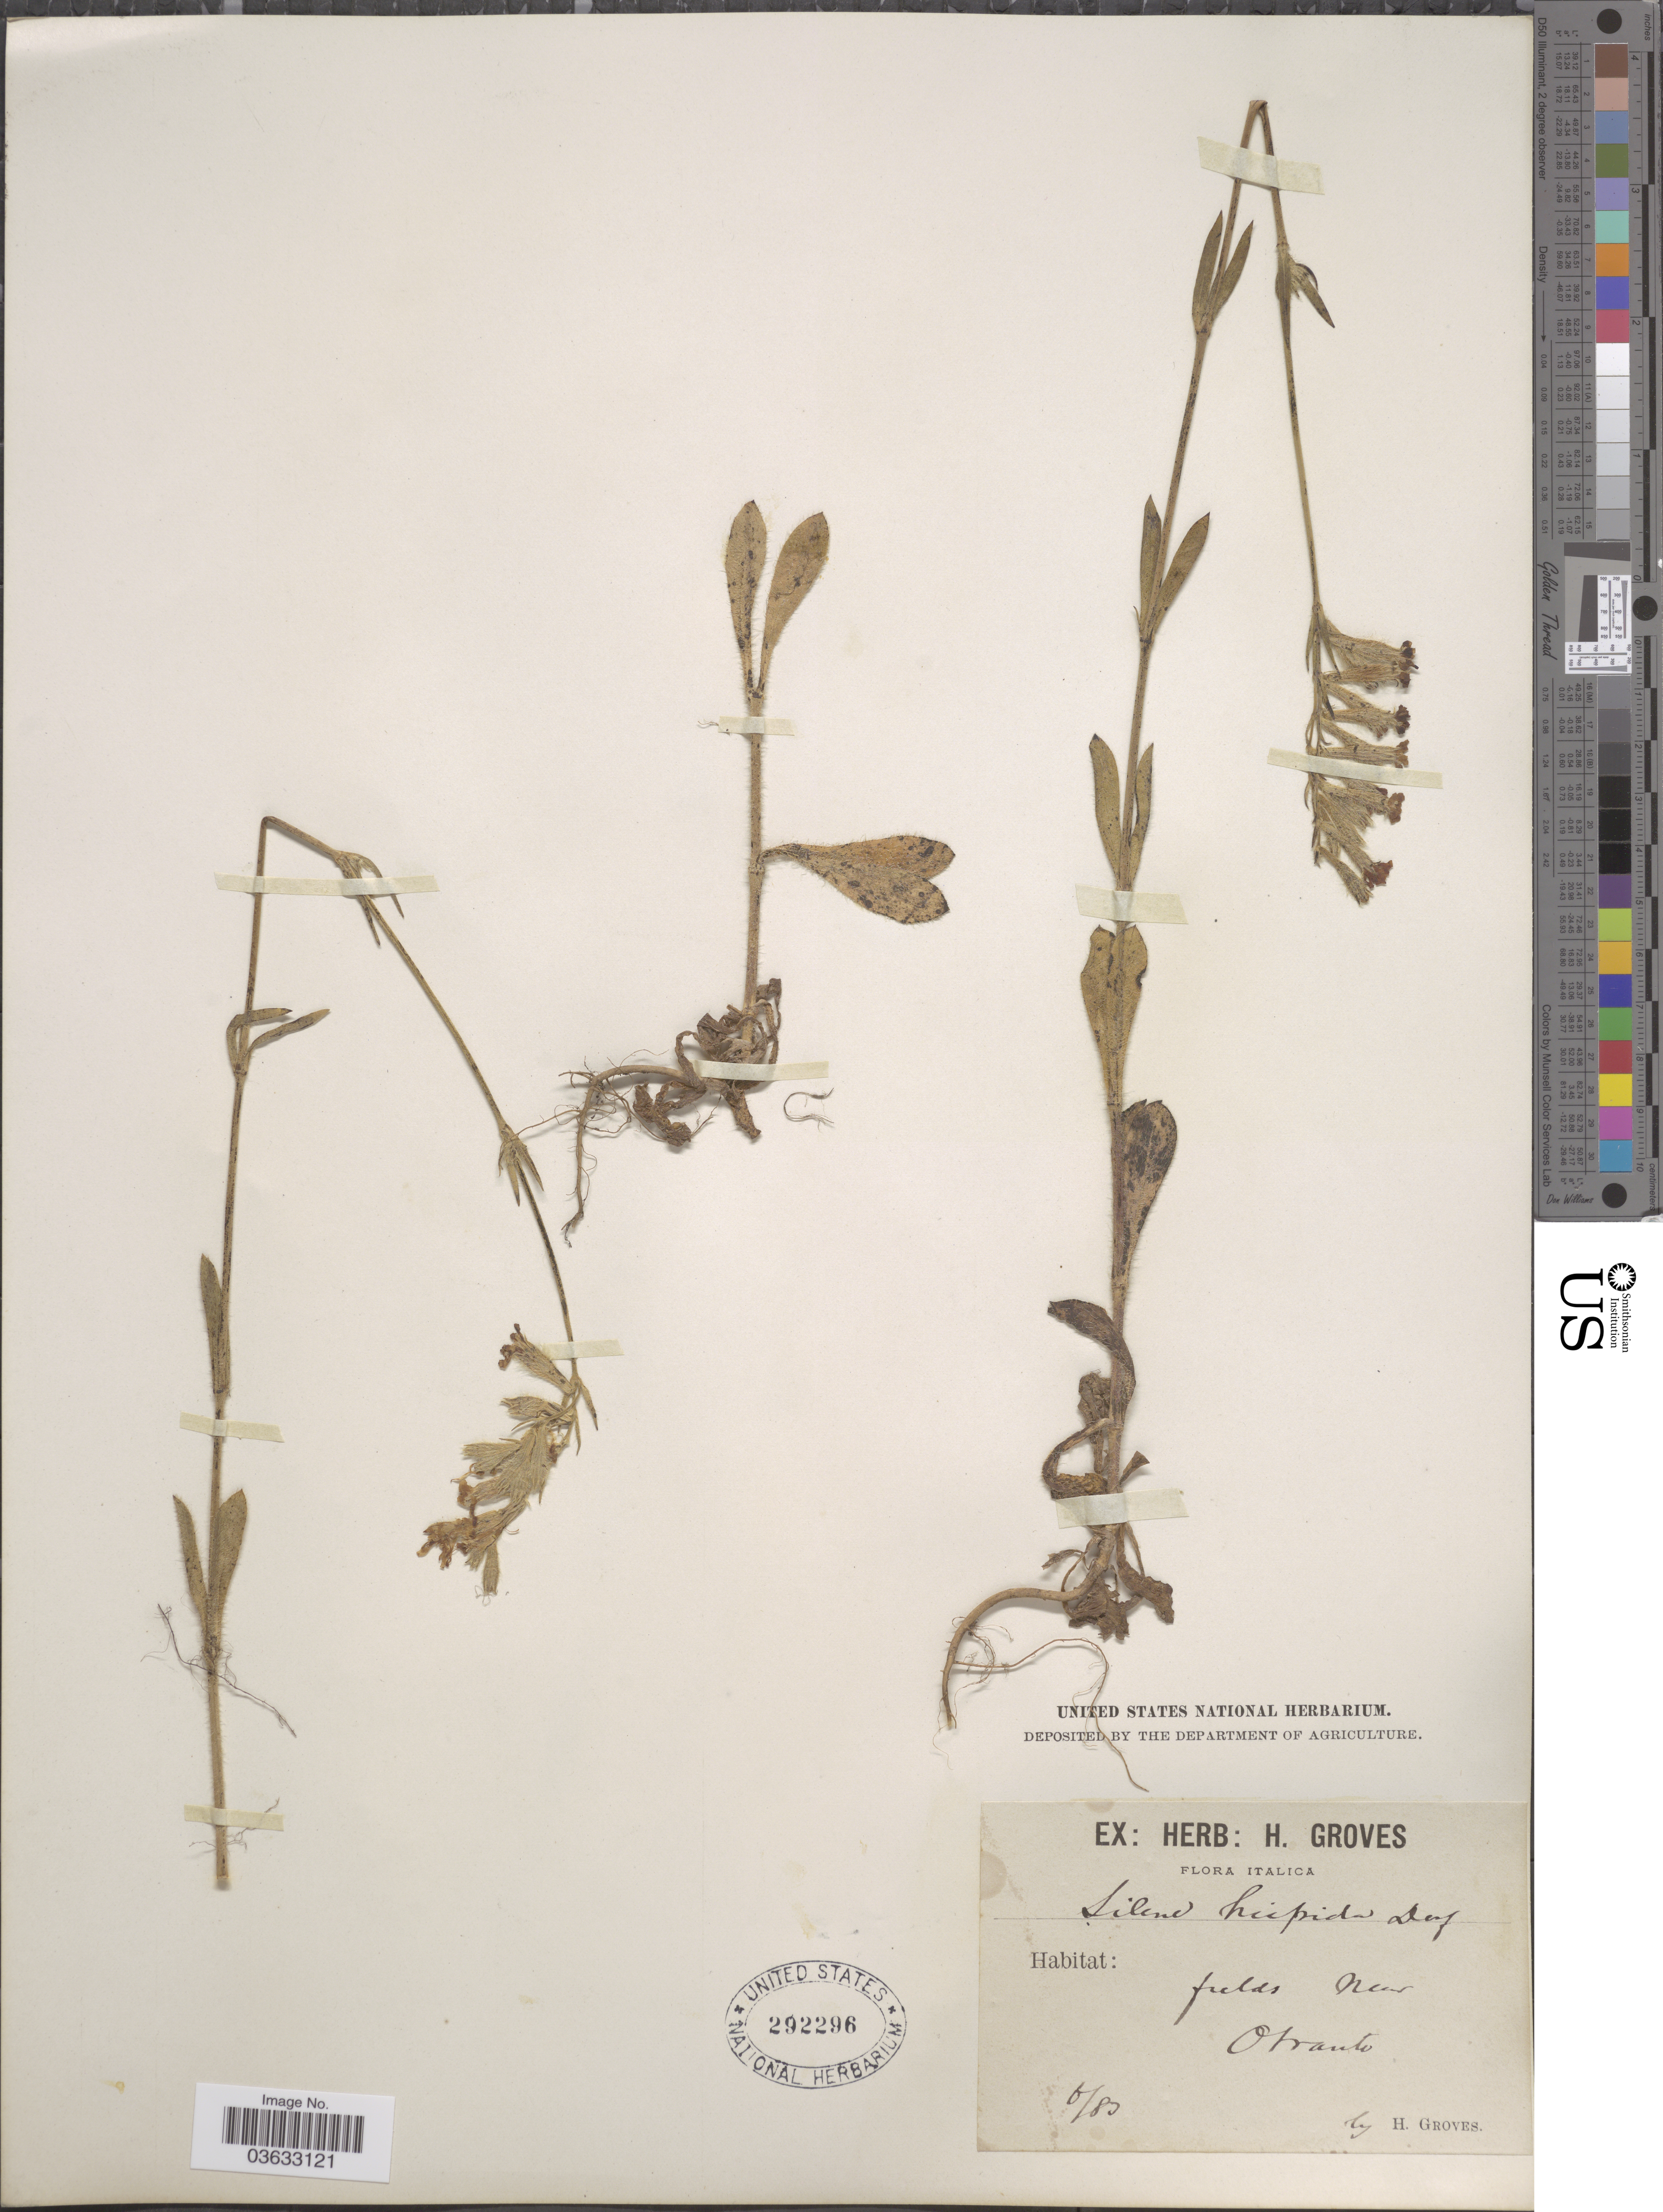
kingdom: Plantae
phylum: Tracheophyta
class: Magnoliopsida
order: Caryophyllales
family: Caryophyllaceae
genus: Silene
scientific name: Silene hispida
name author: Desf.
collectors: H. Groves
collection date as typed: Transcribed d/m/y: /6/83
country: Italy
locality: Italica. Fields near Otranto.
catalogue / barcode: US 292296